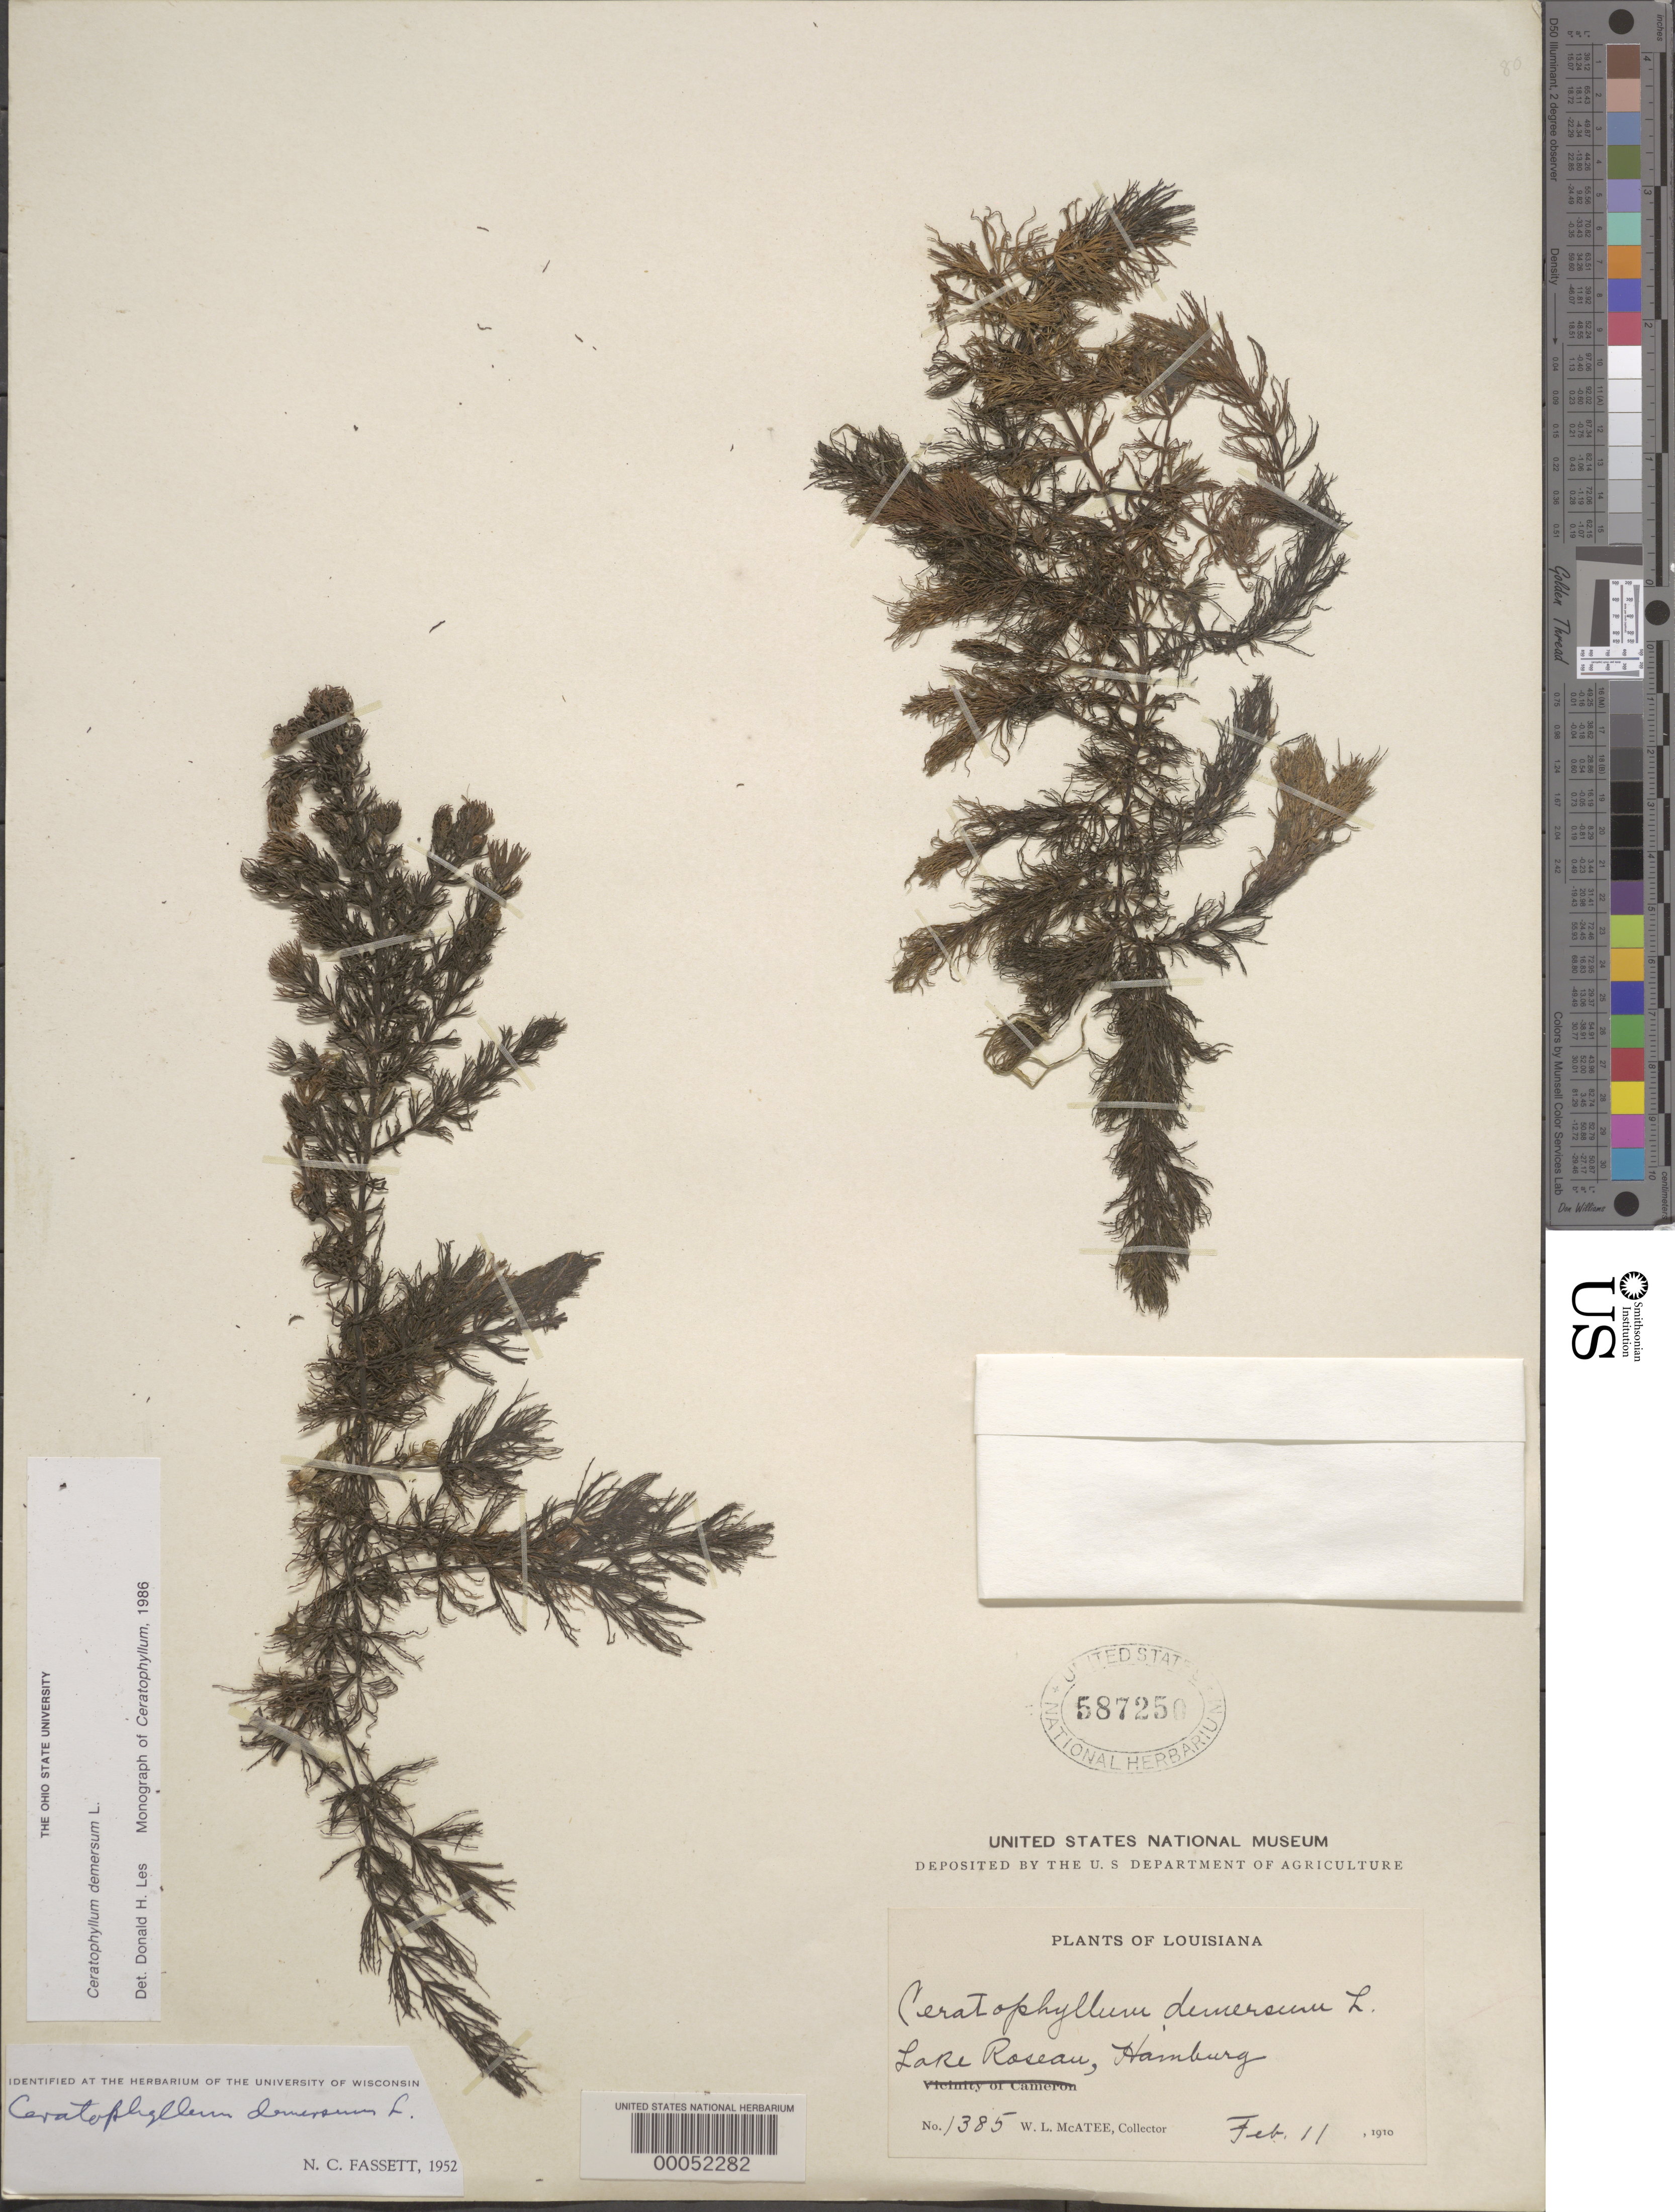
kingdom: Plantae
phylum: Tracheophyta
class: Magnoliopsida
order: Ceratophyllales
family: Ceratophyllaceae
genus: Ceratophyllum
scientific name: Ceratophyllum demersum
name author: L.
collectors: W. McAtee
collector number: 1385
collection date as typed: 11 Feb 1910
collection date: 1910-02-11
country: United States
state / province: Louisiana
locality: Lake roseau, hamburg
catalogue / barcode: US 587250